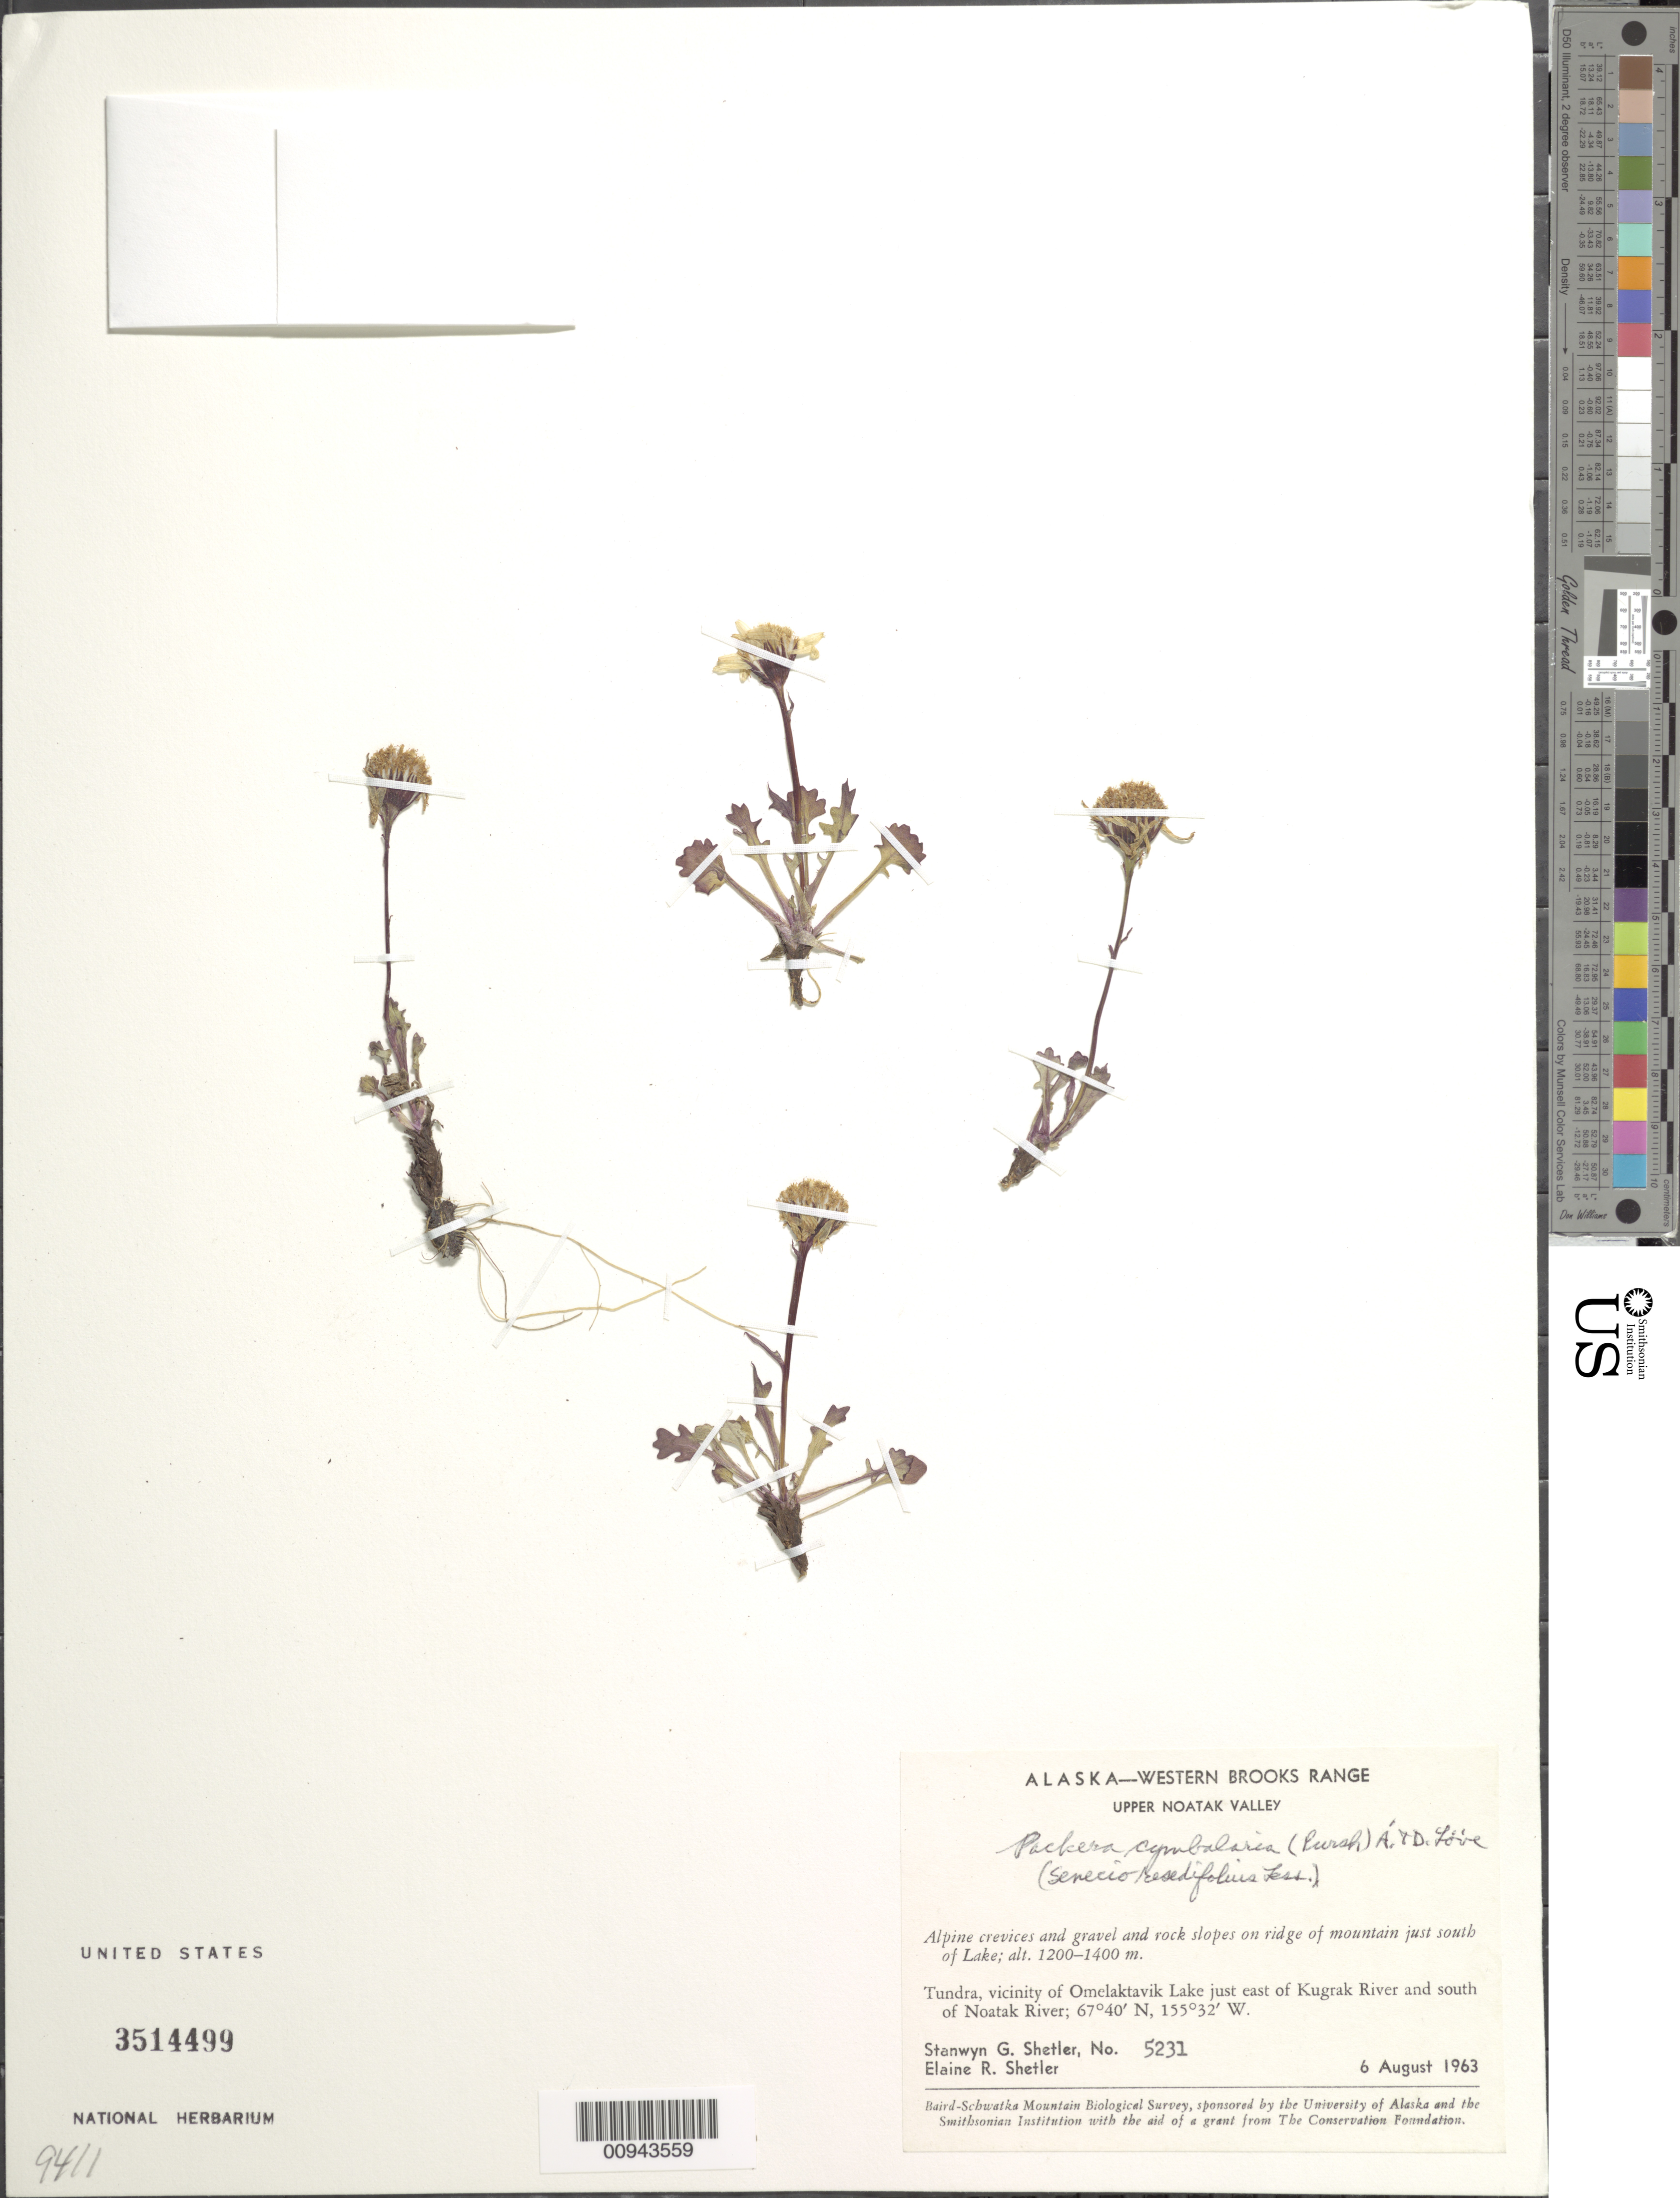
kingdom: Plantae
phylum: Tracheophyta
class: Magnoliopsida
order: Asterales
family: Asteraceae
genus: Packera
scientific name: Packera heterophylla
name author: (Fisch.) E. Wiebe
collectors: S. Shetler & E. R. Shetler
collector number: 5231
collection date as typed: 06 Aug 1963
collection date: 1963-08-06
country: United States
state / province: Alaska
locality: Vicinity of Omelaktavik Lake just east of Kugrak River and south of Noatak River. Western Brooks Range, Upper Noatak Valley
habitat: Tundra. Alpine crevices and gravel and rock slopes on ridge of mountain just south of Lake.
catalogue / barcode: US 3514499